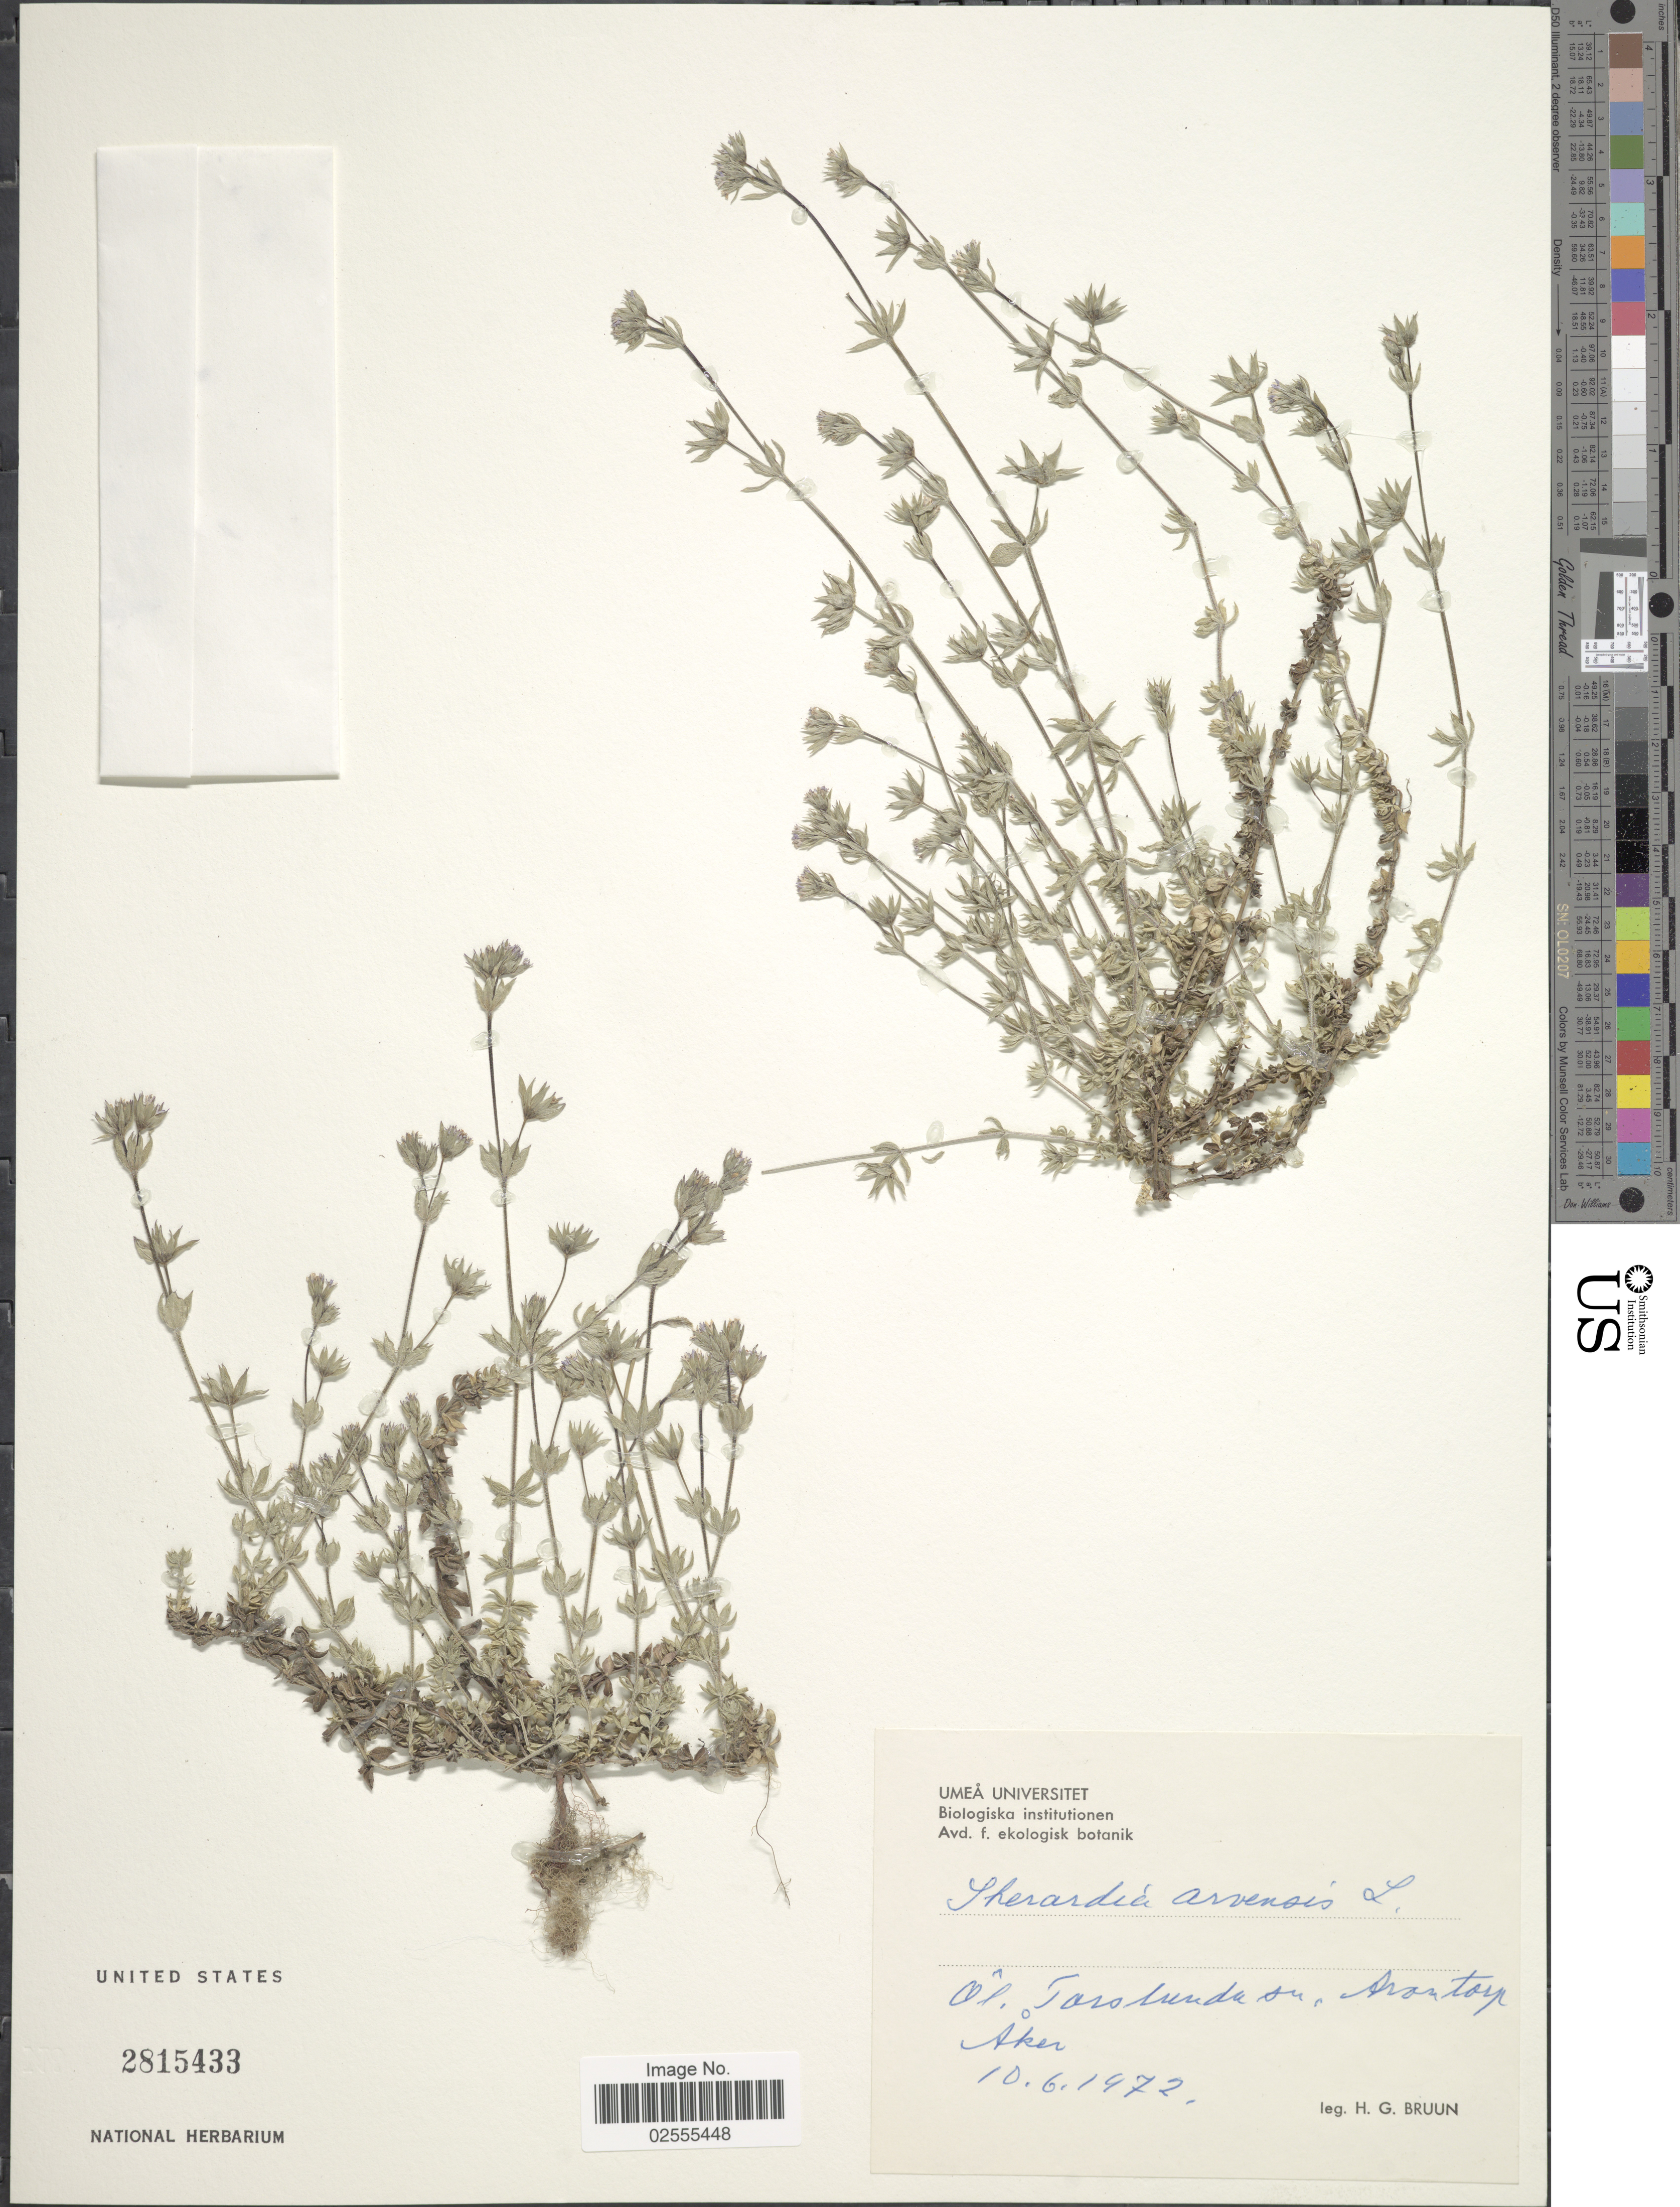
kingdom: Plantae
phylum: Tracheophyta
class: Magnoliopsida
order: Gentianales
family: Rubiaceae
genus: Sherardia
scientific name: Sherardia arvensis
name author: L.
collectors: H. Bruun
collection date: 1972-06-10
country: Sweden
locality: Ôl, Torslunda sn, Arontorp, Åker.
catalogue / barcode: US 2815433